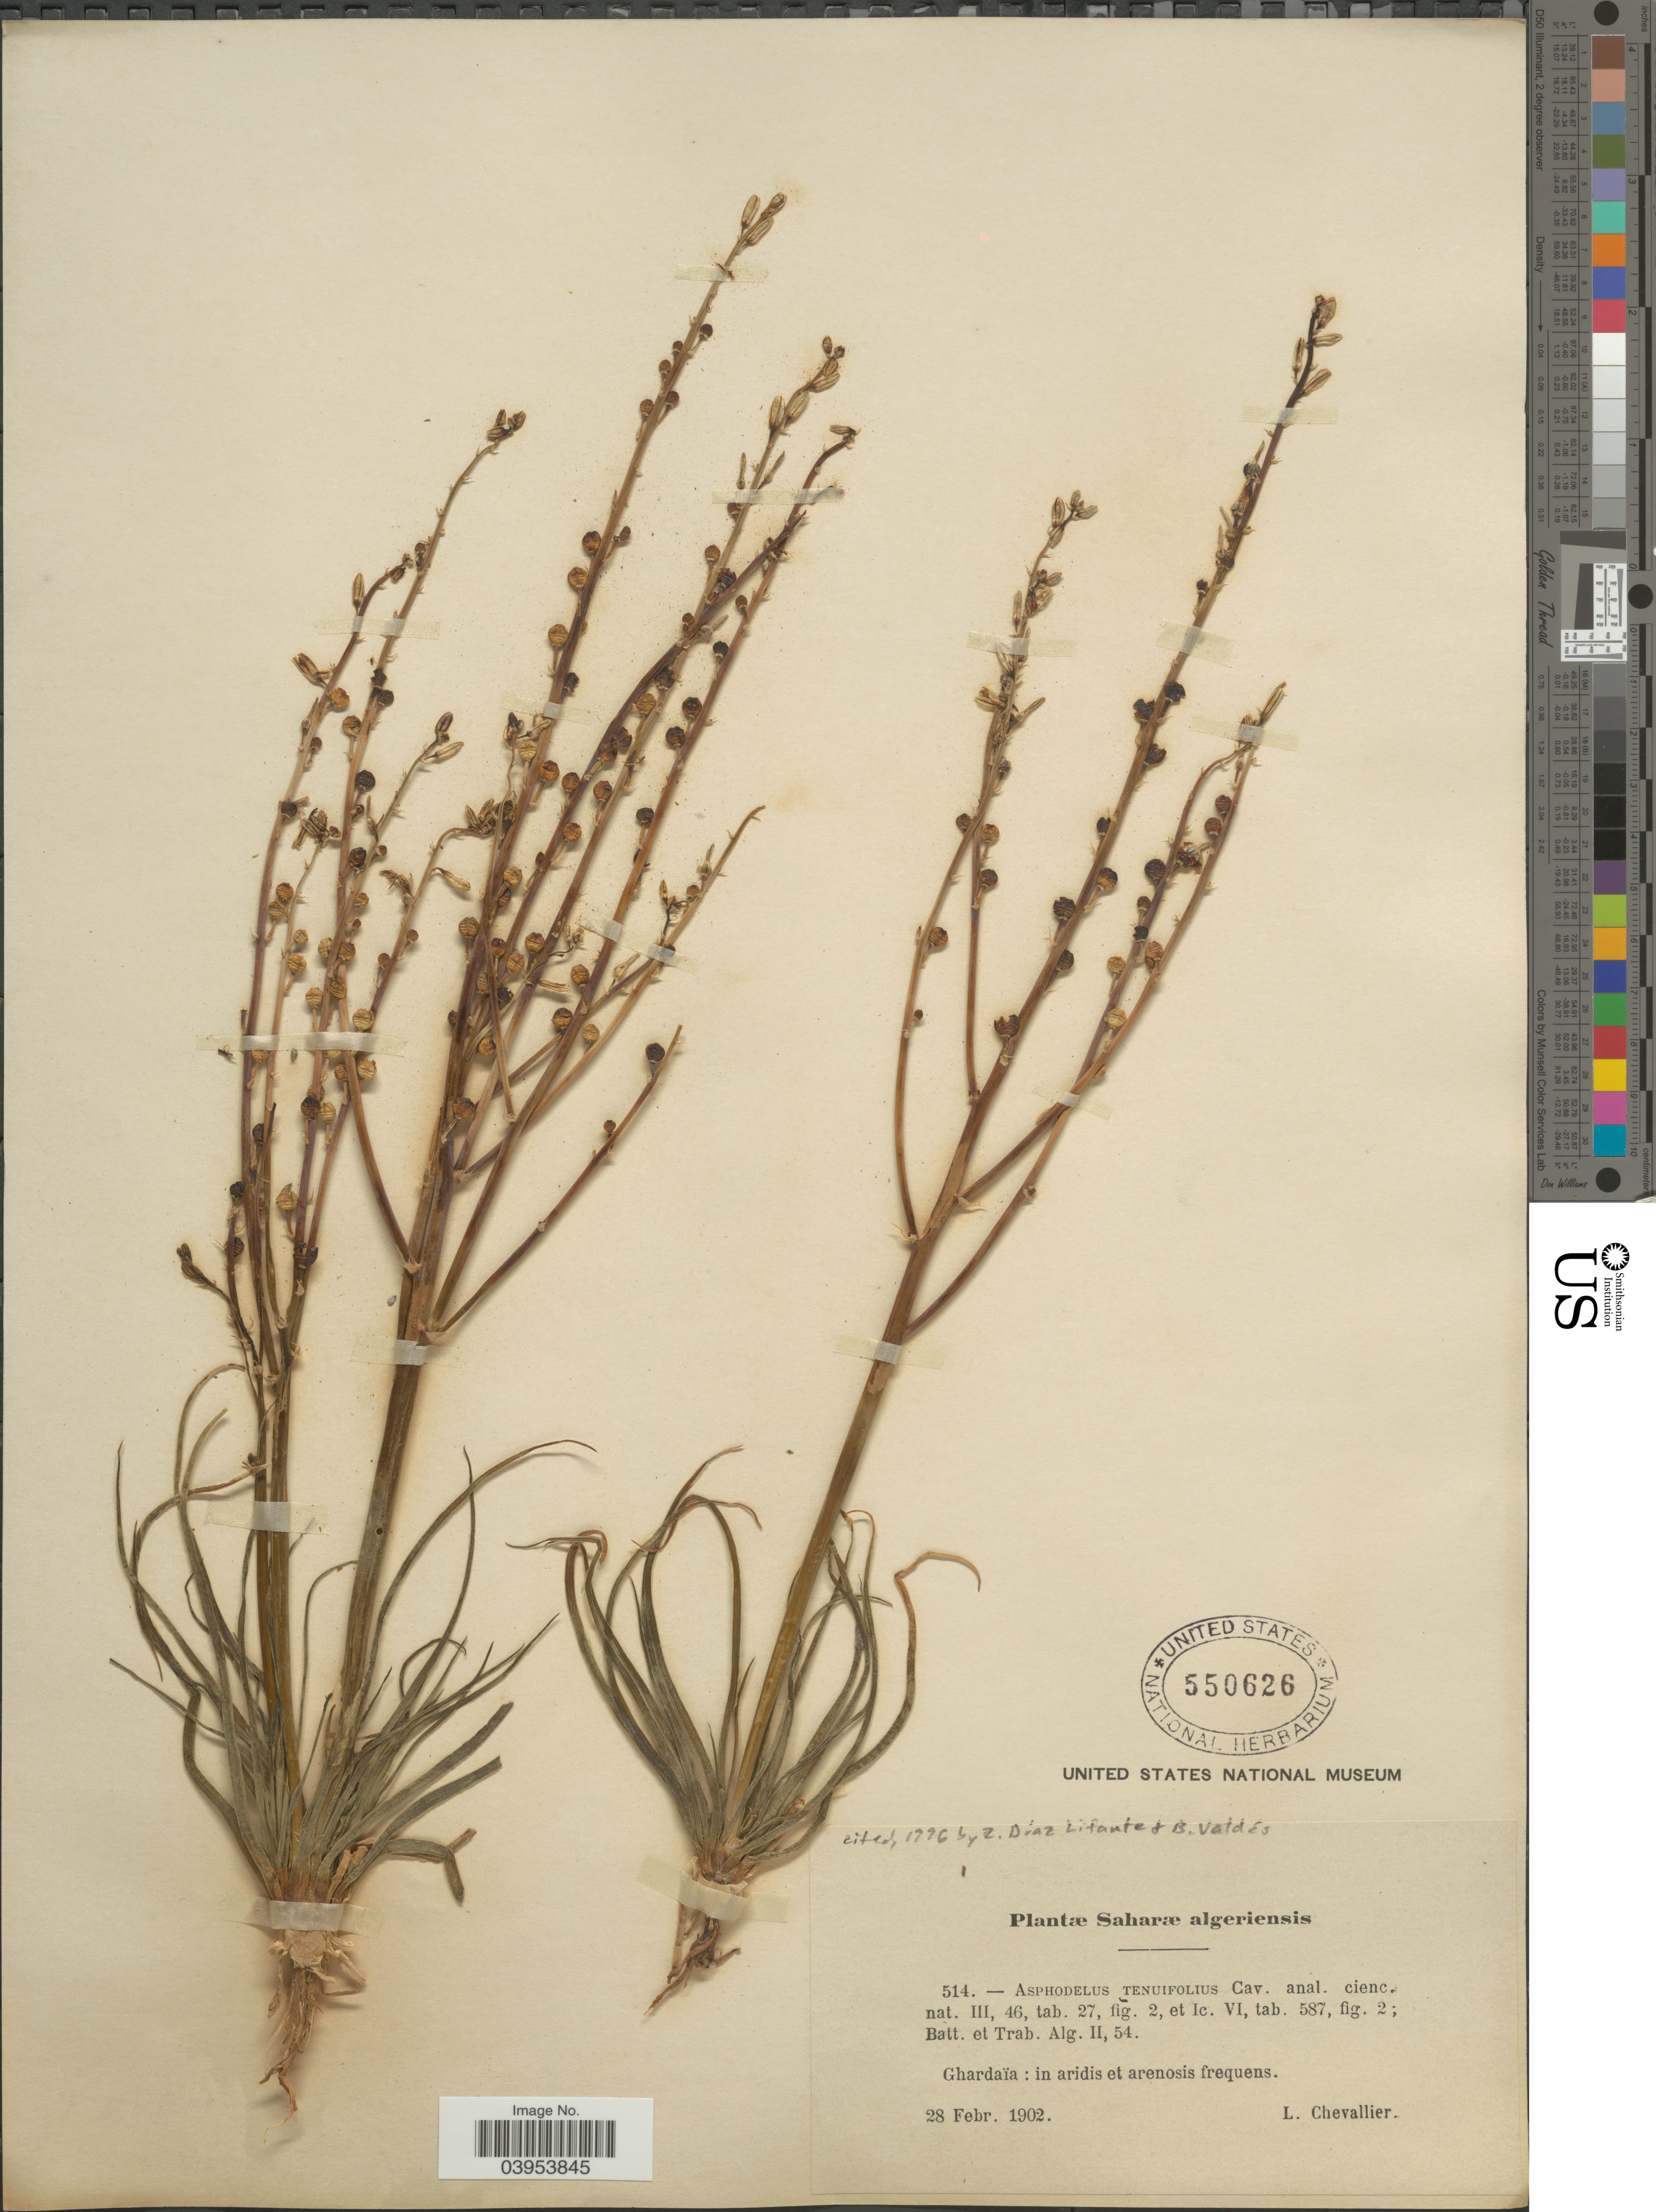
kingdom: Plantae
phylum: Tracheophyta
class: Liliopsida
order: Asparagales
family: Asphodelaceae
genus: Asphodelus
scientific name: Asphodelus tenuifolius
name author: Cav.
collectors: L. Chevallier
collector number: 514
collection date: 1902-02-28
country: Algeria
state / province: Ghardaïa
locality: Saharæ algeriensis.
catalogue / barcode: US 550626